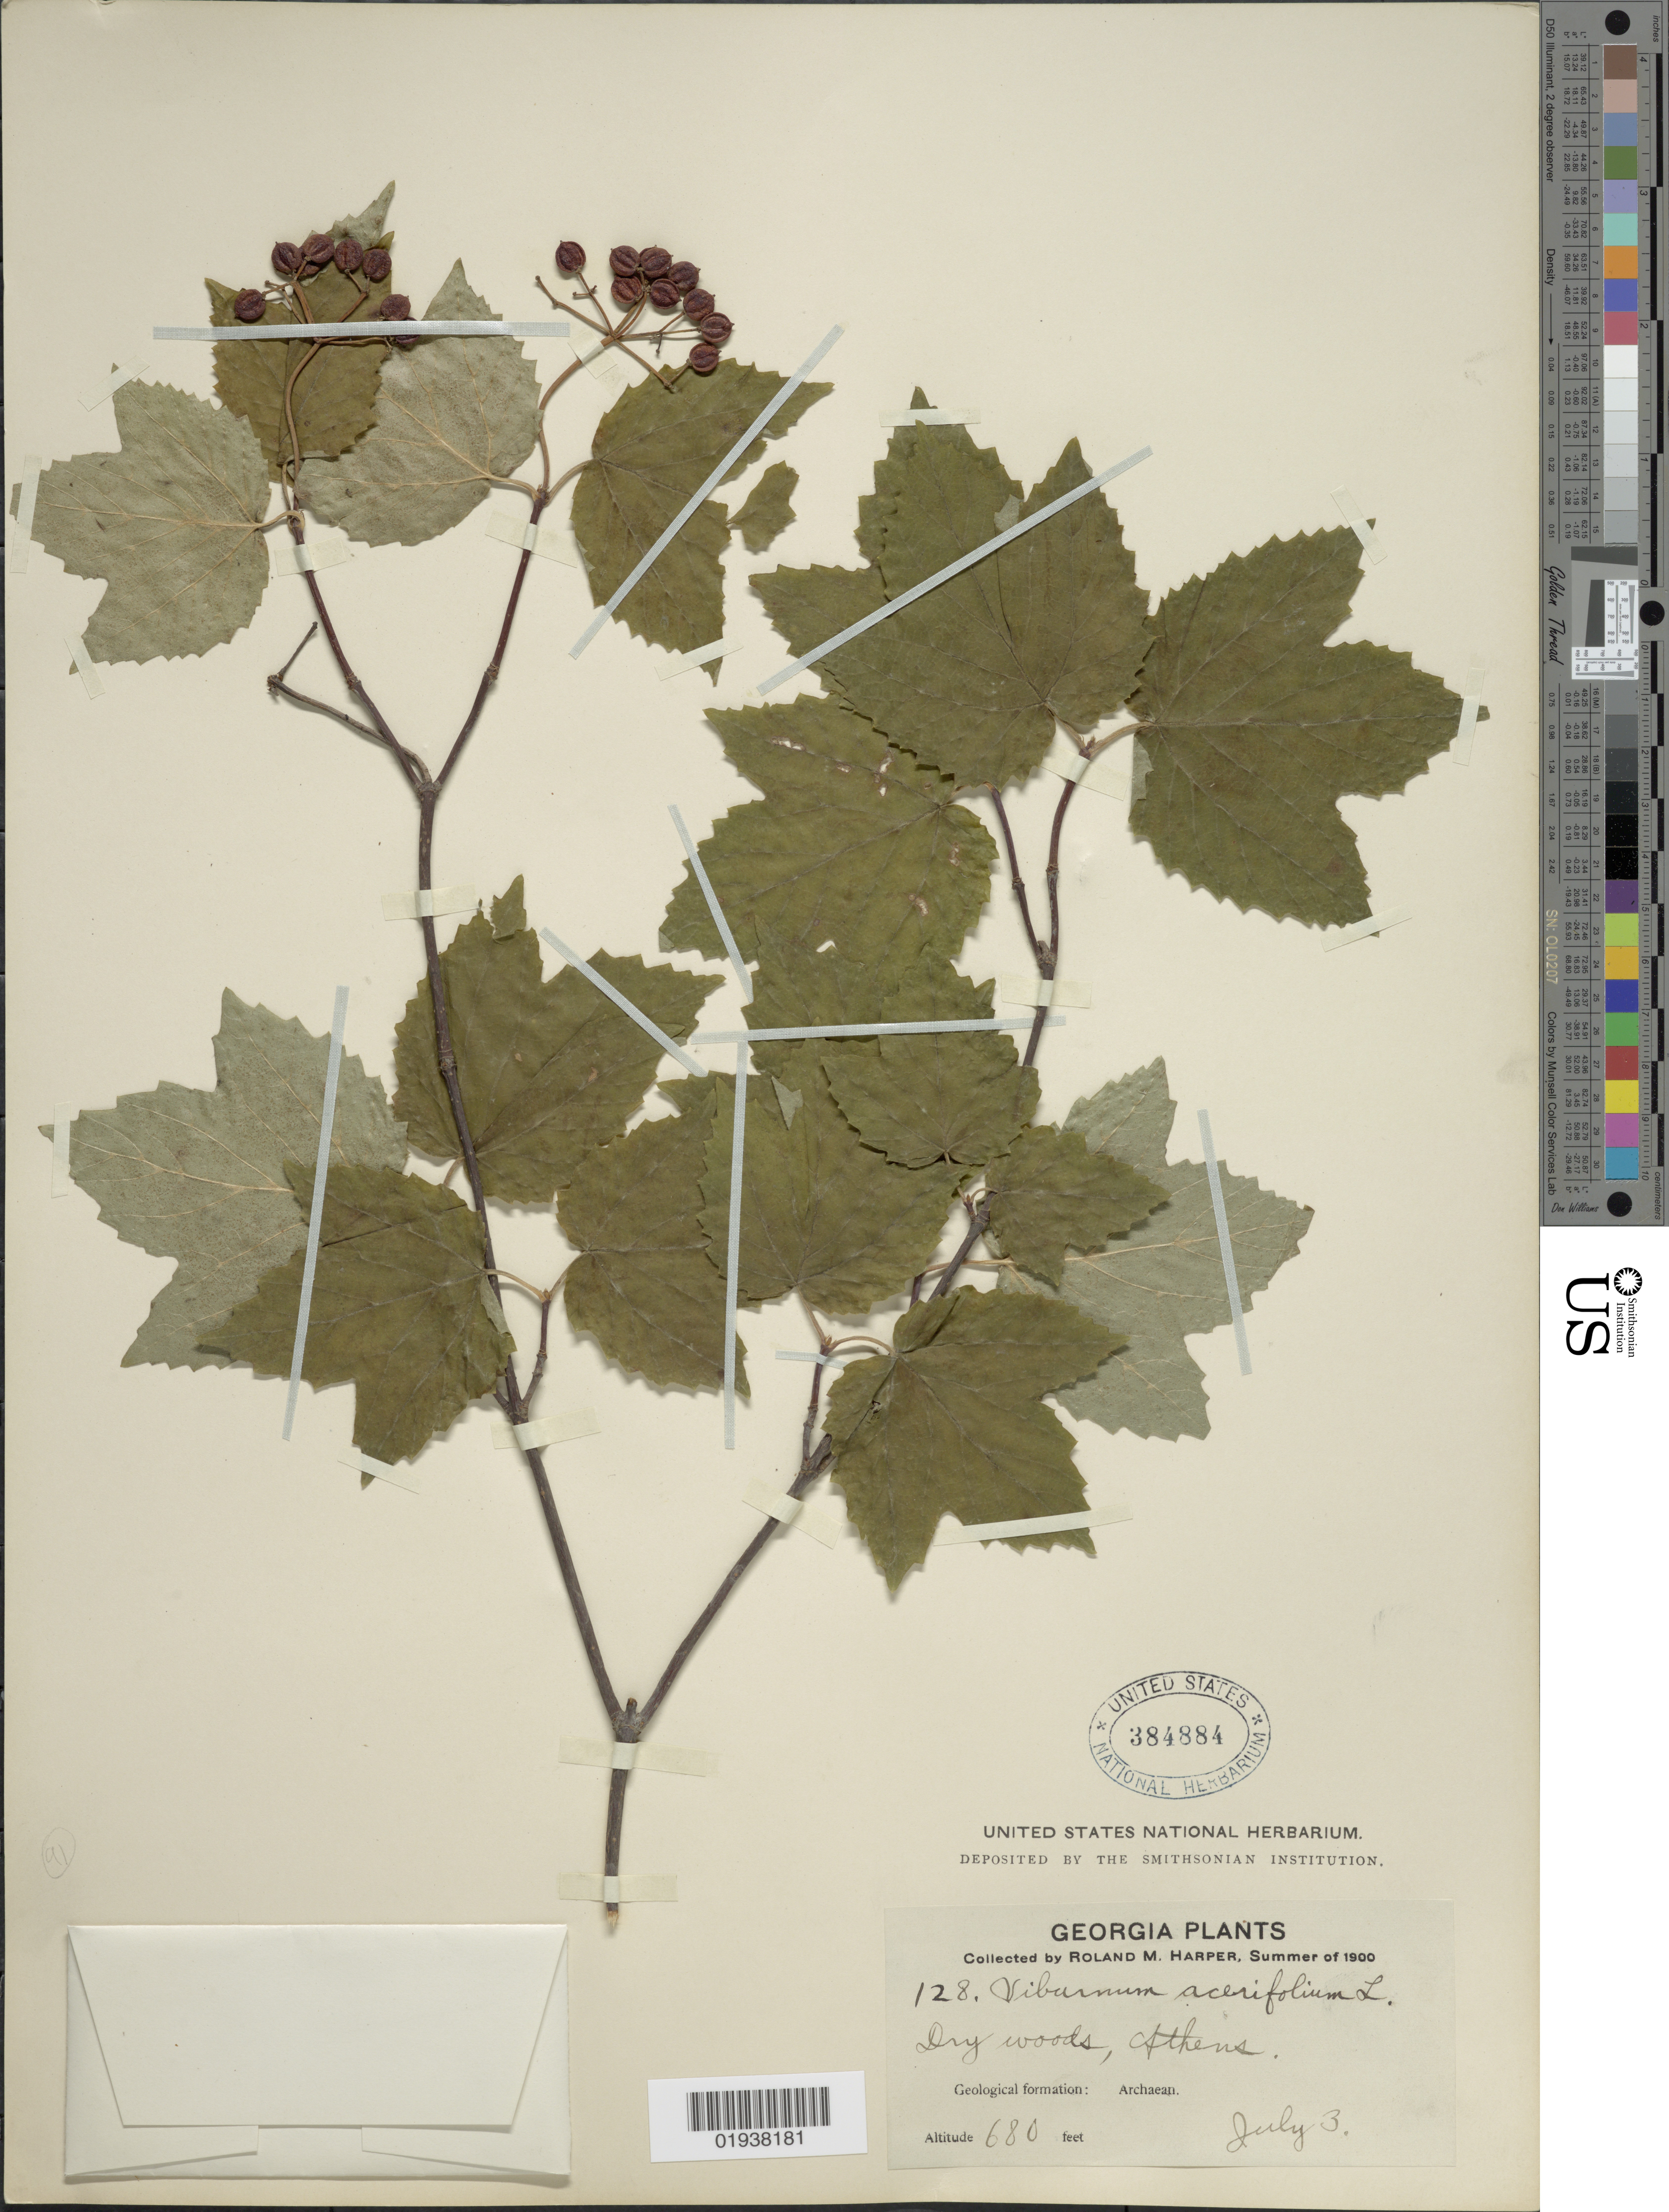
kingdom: Plantae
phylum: Tracheophyta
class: Magnoliopsida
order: Dipsacales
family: Viburnaceae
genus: Viburnum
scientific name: Viburnum acerifolium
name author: L.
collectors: R. M. Harper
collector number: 128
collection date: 1900-07-03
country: United States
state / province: Georgia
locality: Dry woods, Athens. Geological formation: Archaean.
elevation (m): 207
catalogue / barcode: US 384884